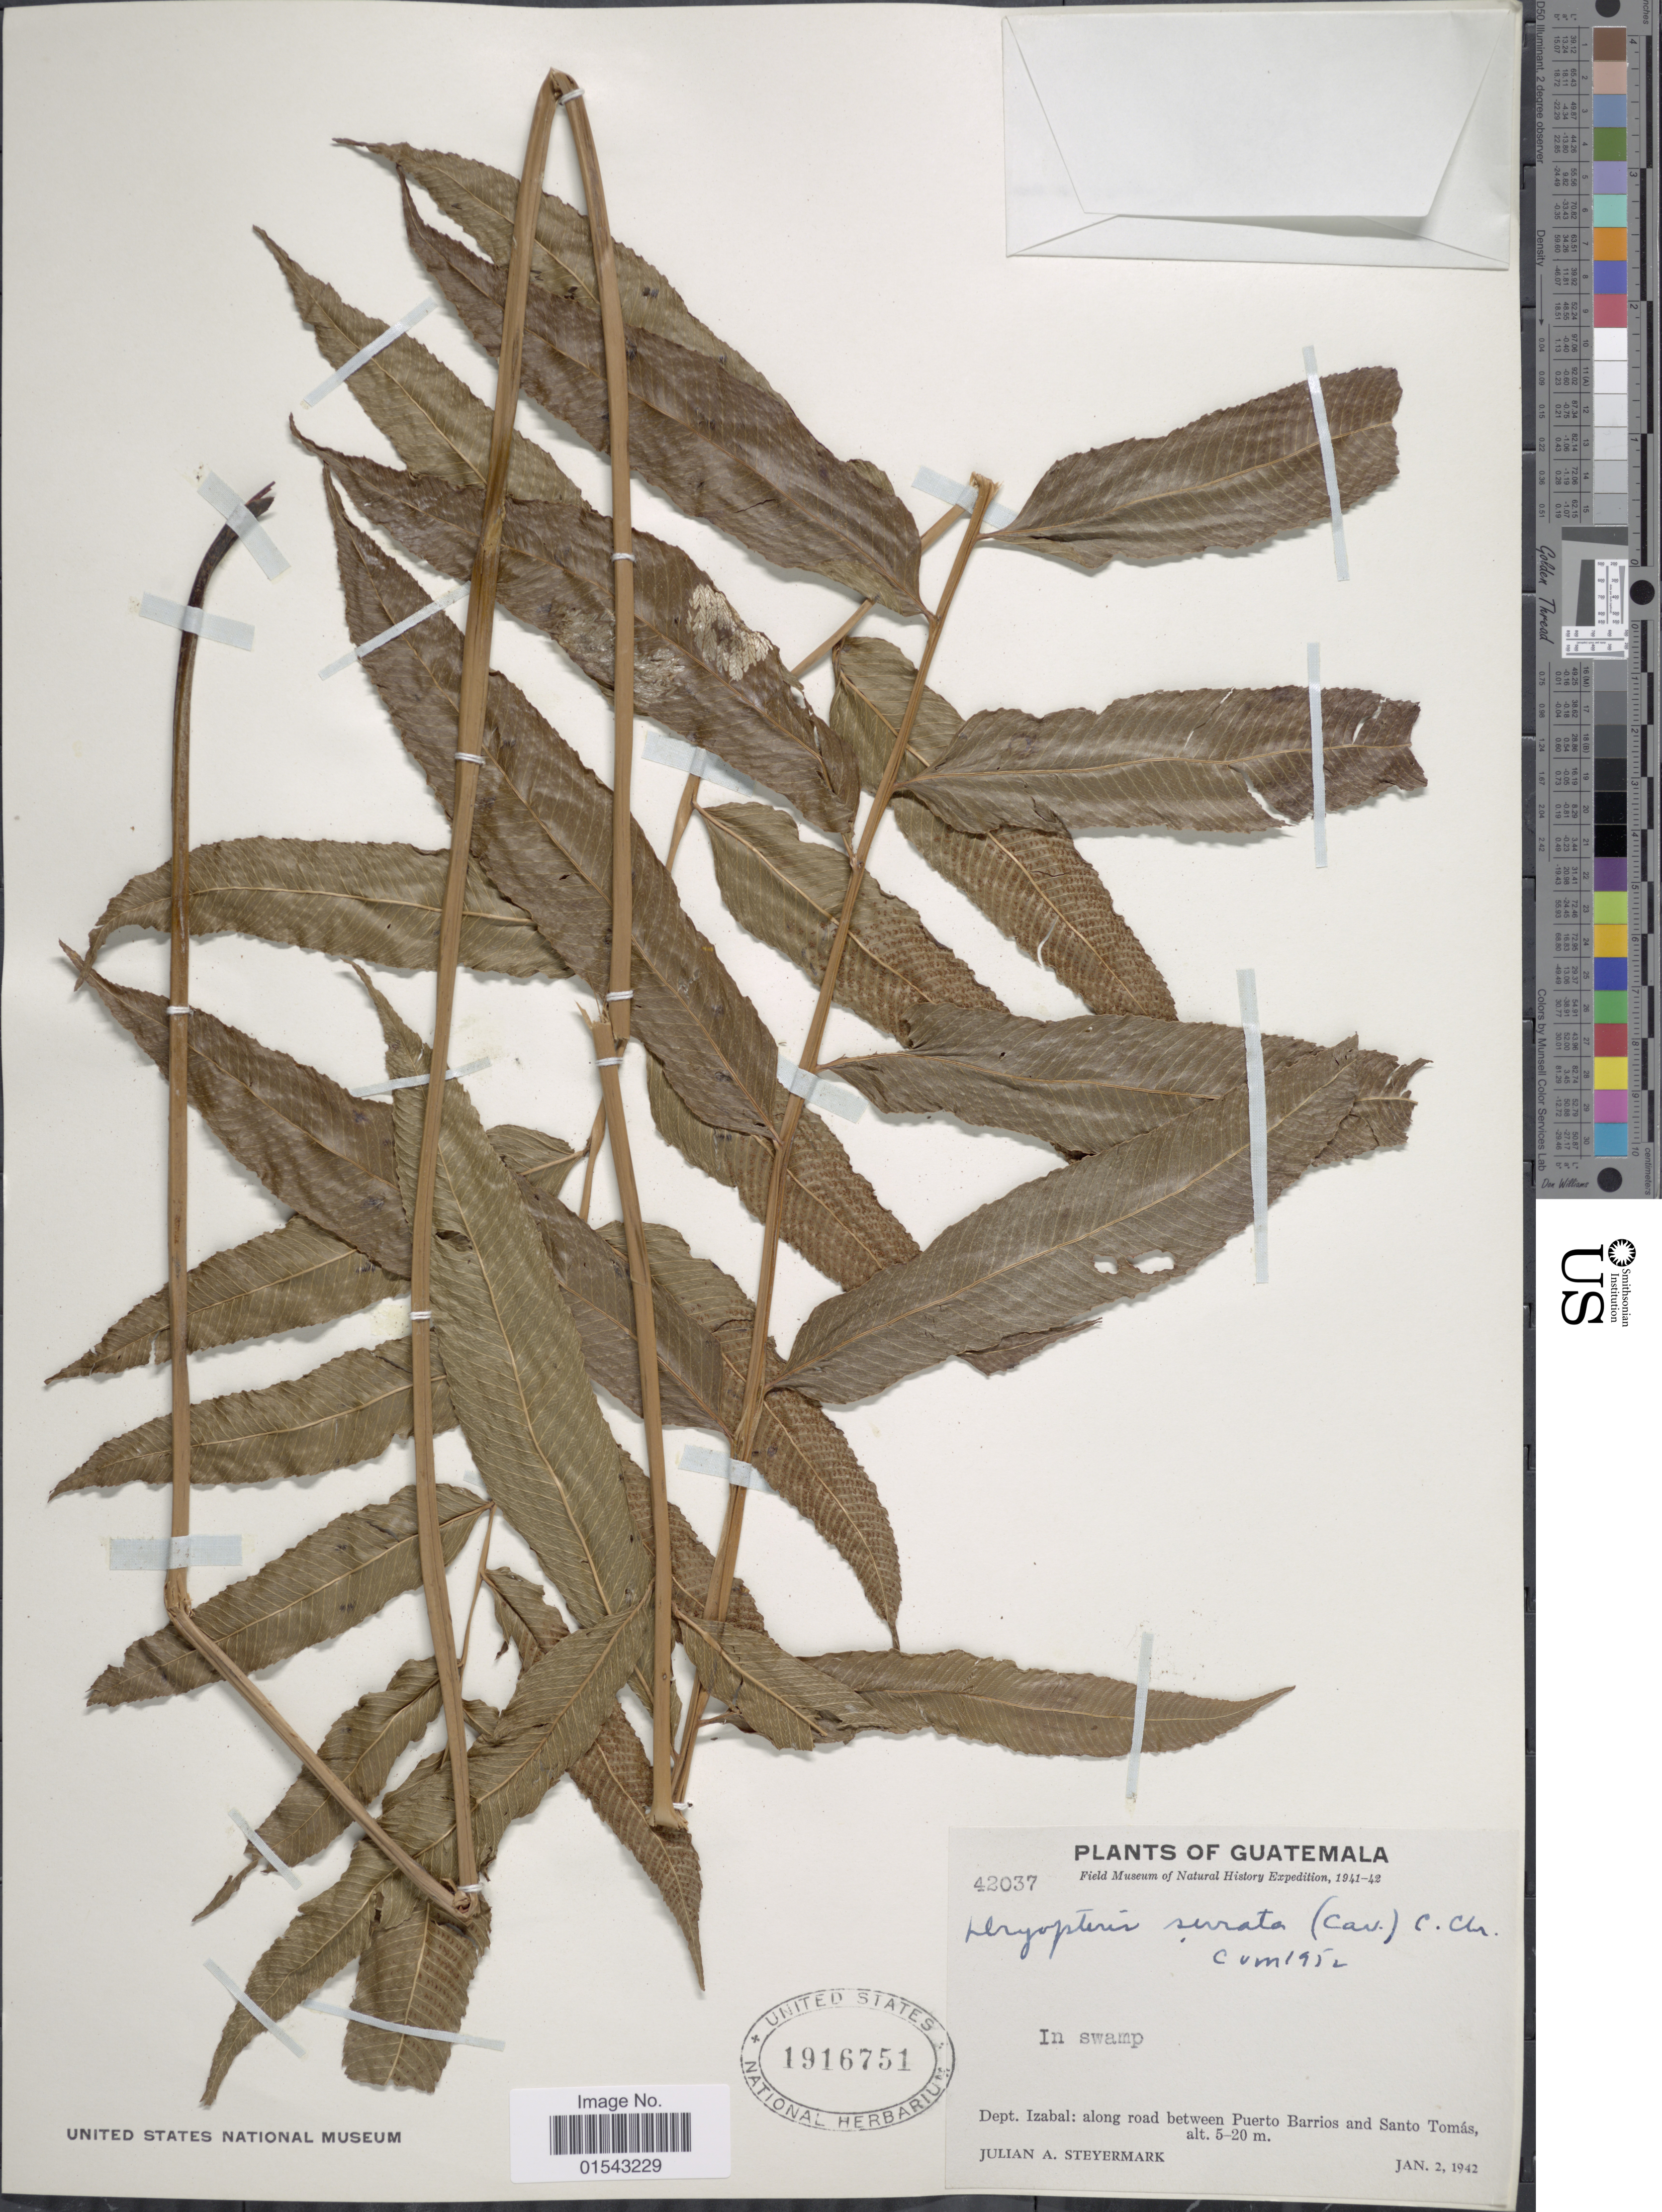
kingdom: Plantae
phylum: Tracheophyta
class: Polypodiopsida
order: Polypodiales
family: Thelypteridaceae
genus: Meniscium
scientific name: Meniscium serratum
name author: Cav.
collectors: J. Steyermark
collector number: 42037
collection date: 1942-01-02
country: Guatemala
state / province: Izabal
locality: Dept. Izabal: along road between Puerto Barrios and Santo Tomas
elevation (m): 5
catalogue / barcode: US 1916751